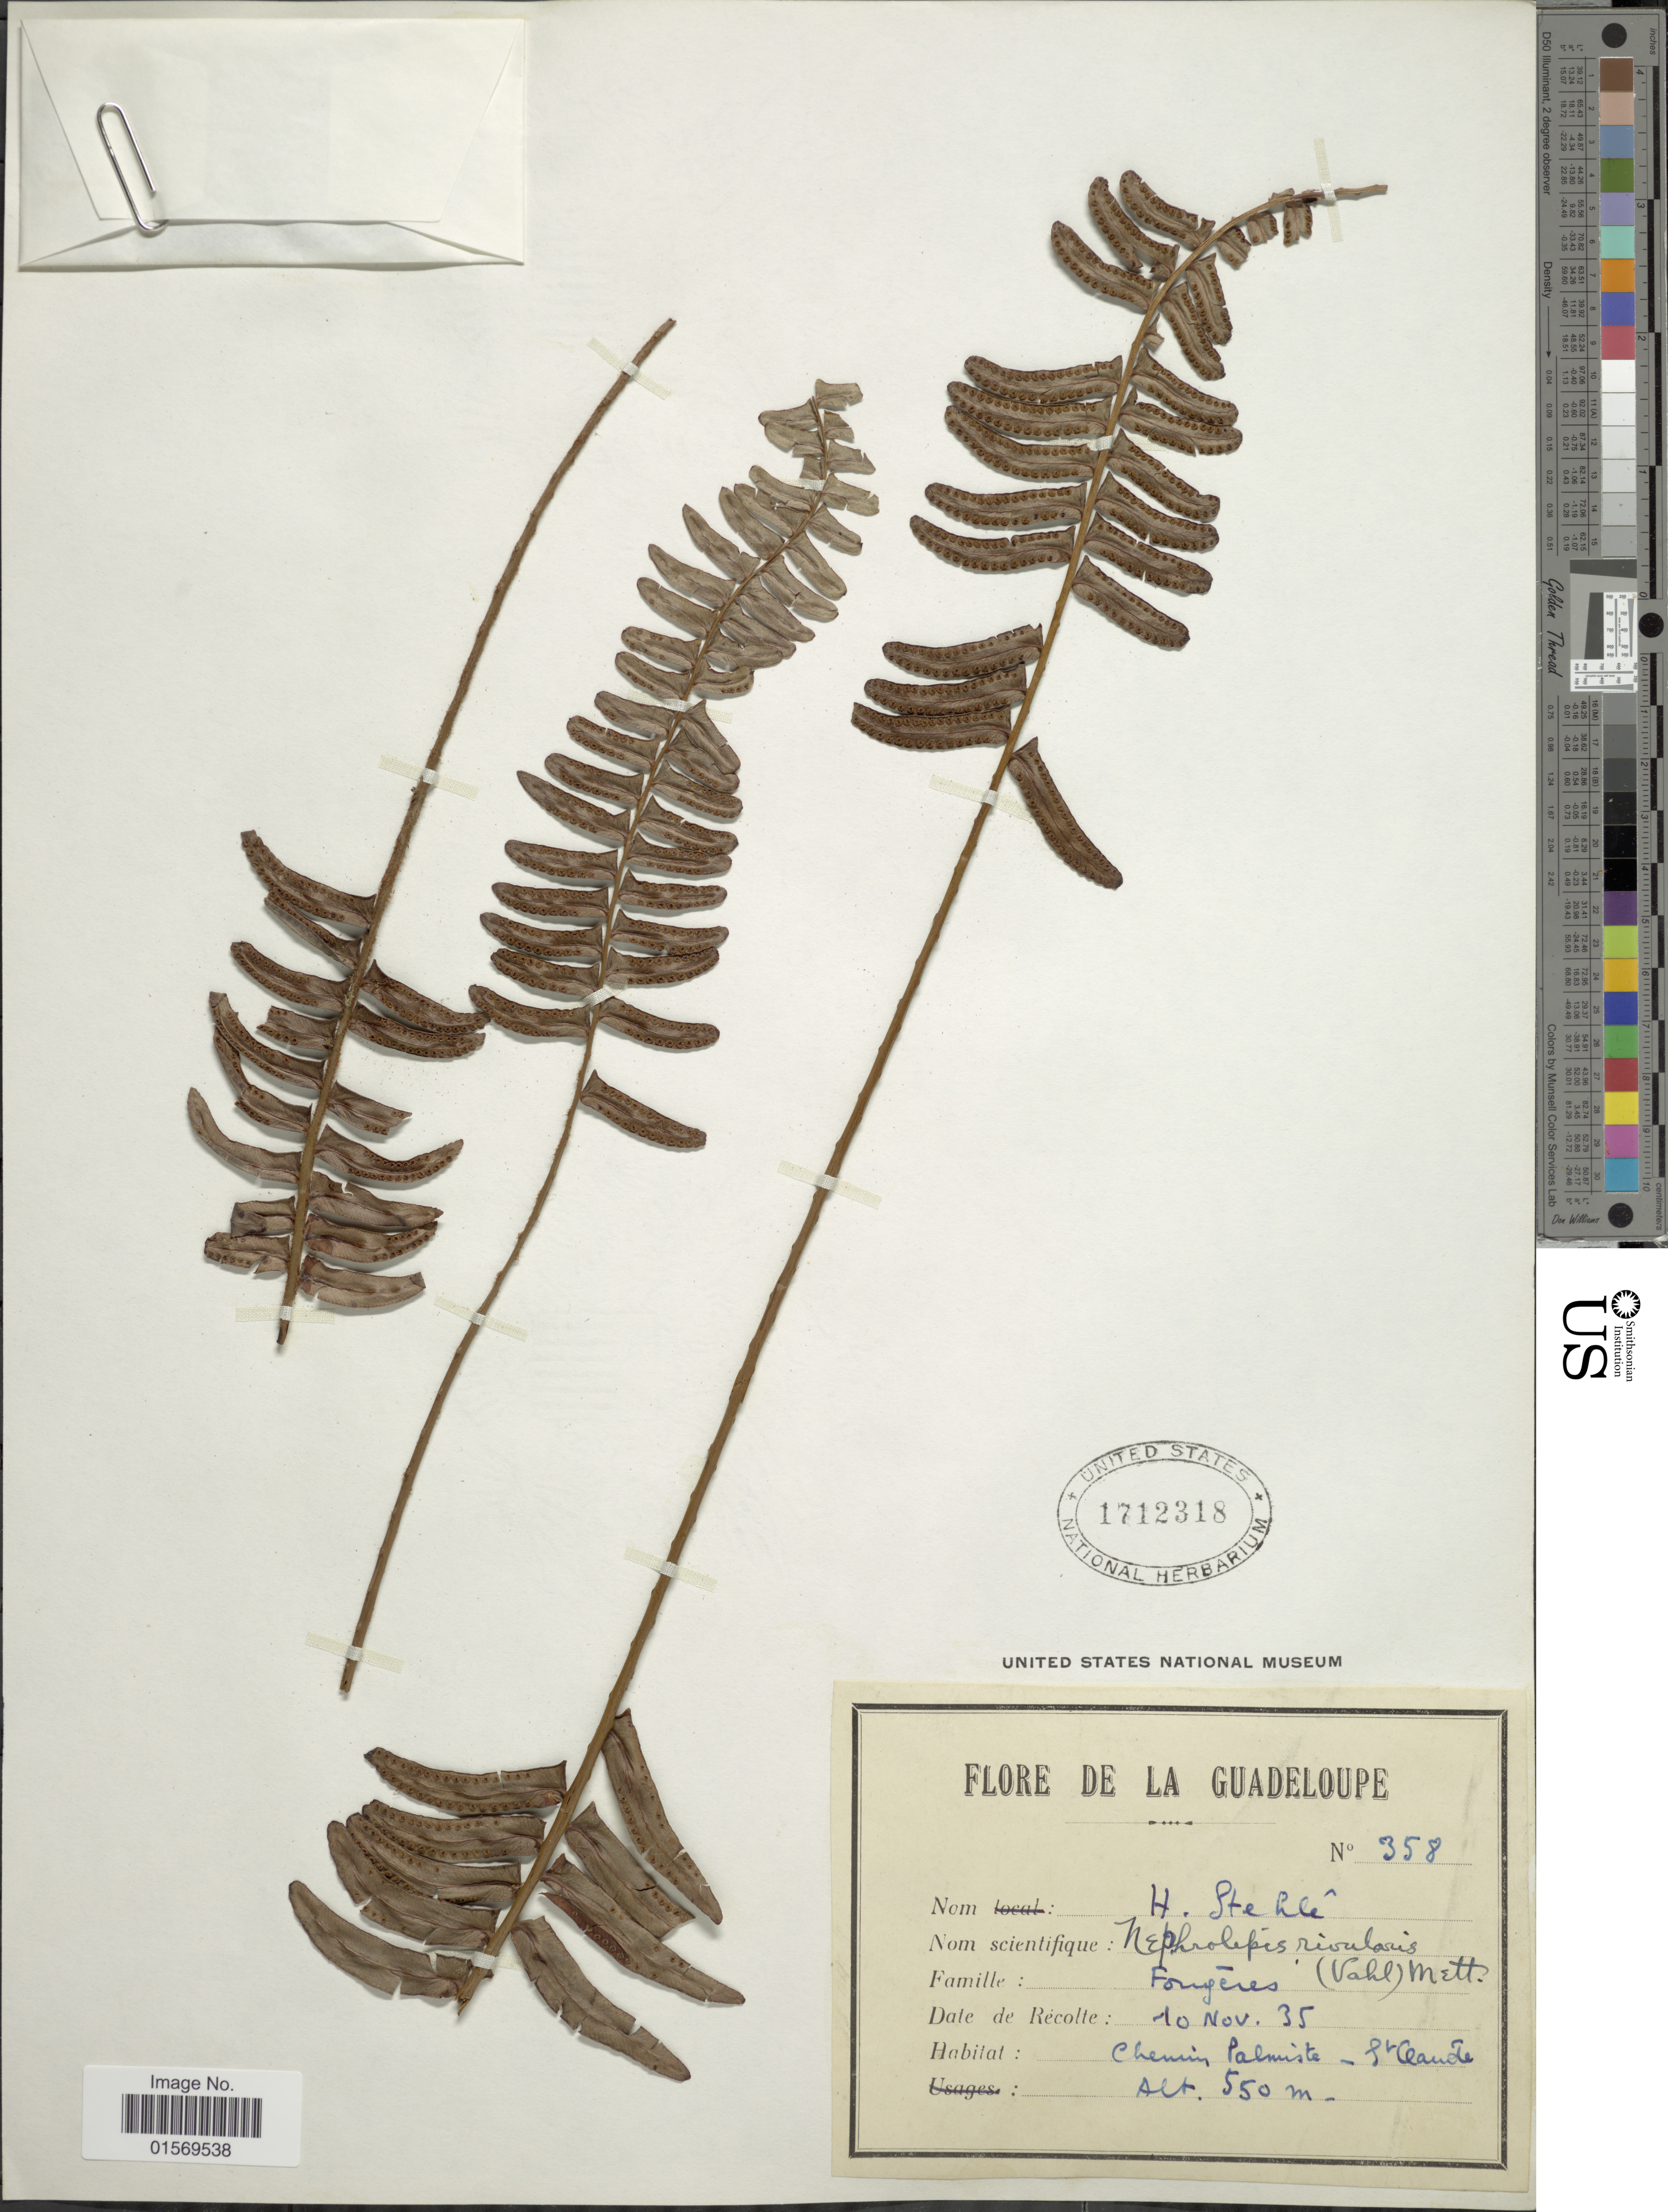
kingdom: Plantae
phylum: Tracheophyta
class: Polypodiopsida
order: Polypodiales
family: Nephrolepidaceae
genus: Nephrolepis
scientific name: Nephrolepis rivularis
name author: (Vahl) Mett. ex Krug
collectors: H. Stehlé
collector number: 358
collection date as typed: Transcribed d/m/y: 10/11/35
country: Guadeloupe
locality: Chemin Palmiste - St. Claude.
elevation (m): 550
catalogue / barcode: US 1712318